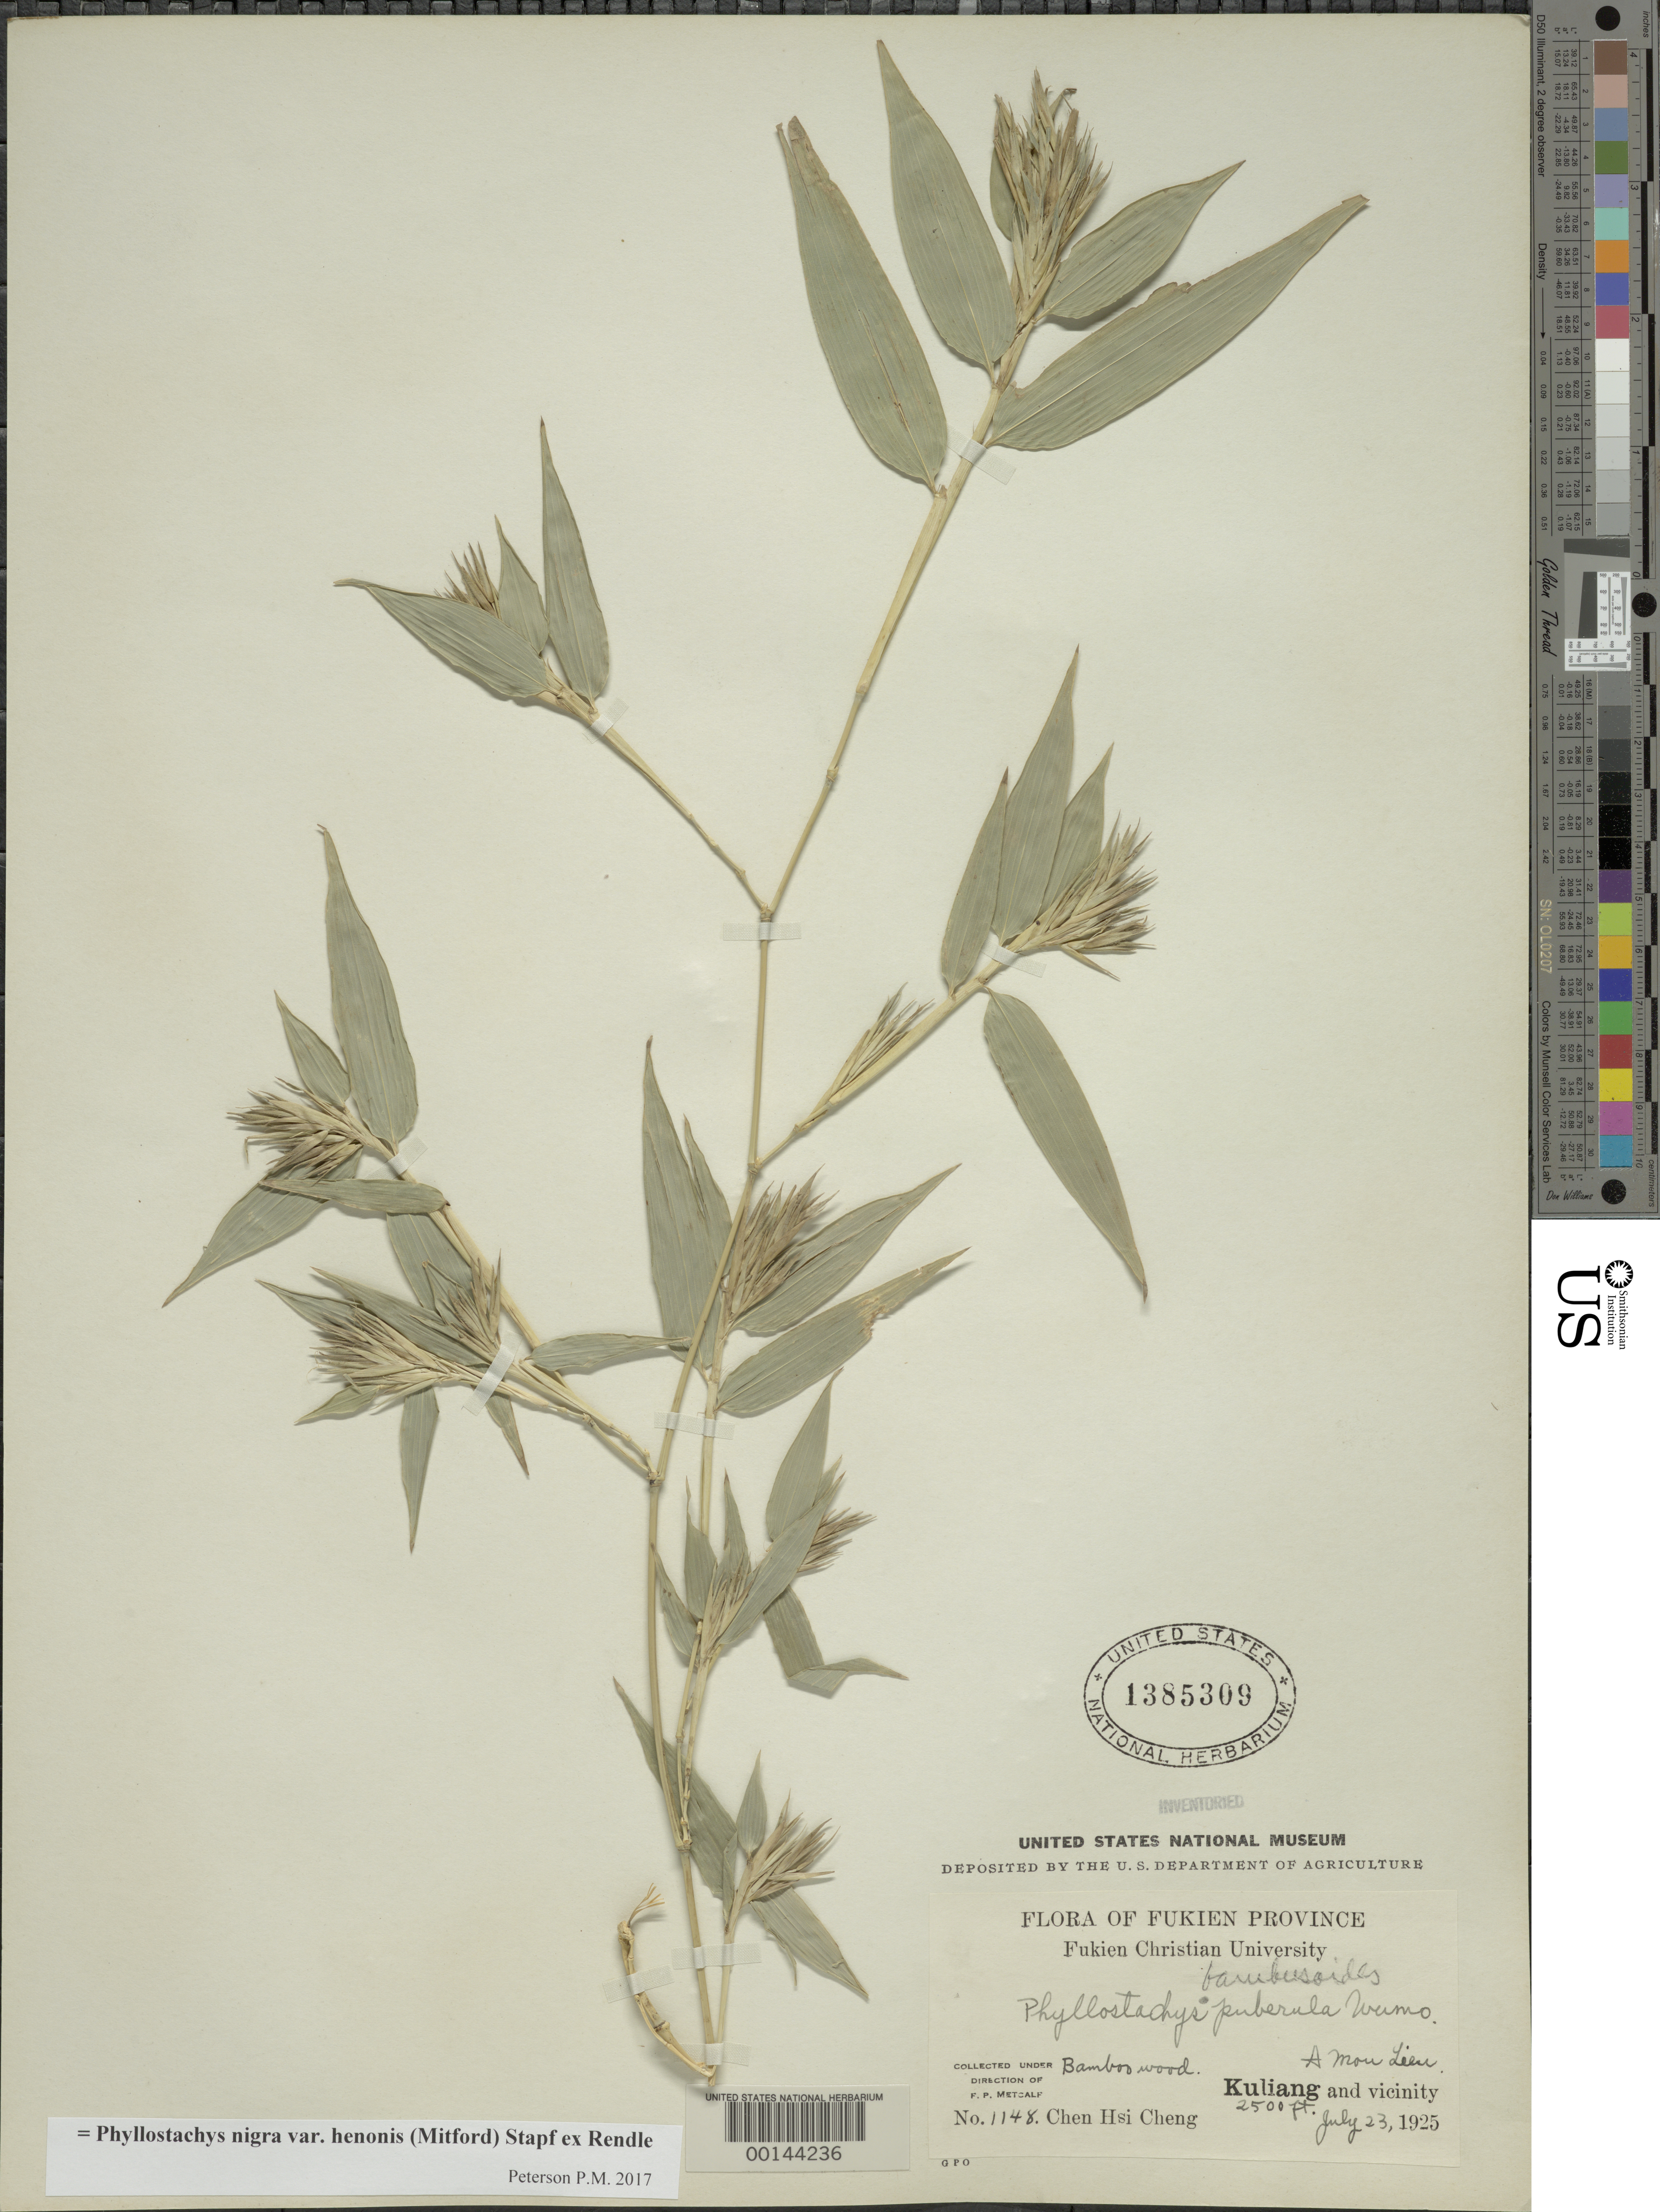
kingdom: Plantae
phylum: Tracheophyta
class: Liliopsida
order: Poales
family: Poaceae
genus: Phyllostachys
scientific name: Phyllostachys nigra var. henonis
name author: (Mitford) Stapf ex Rendle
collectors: H. C. Chen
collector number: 1148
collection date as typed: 23 Jul 1925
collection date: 1925-07-23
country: China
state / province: Fujian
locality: Kuliang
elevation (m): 763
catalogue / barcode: US 1385309